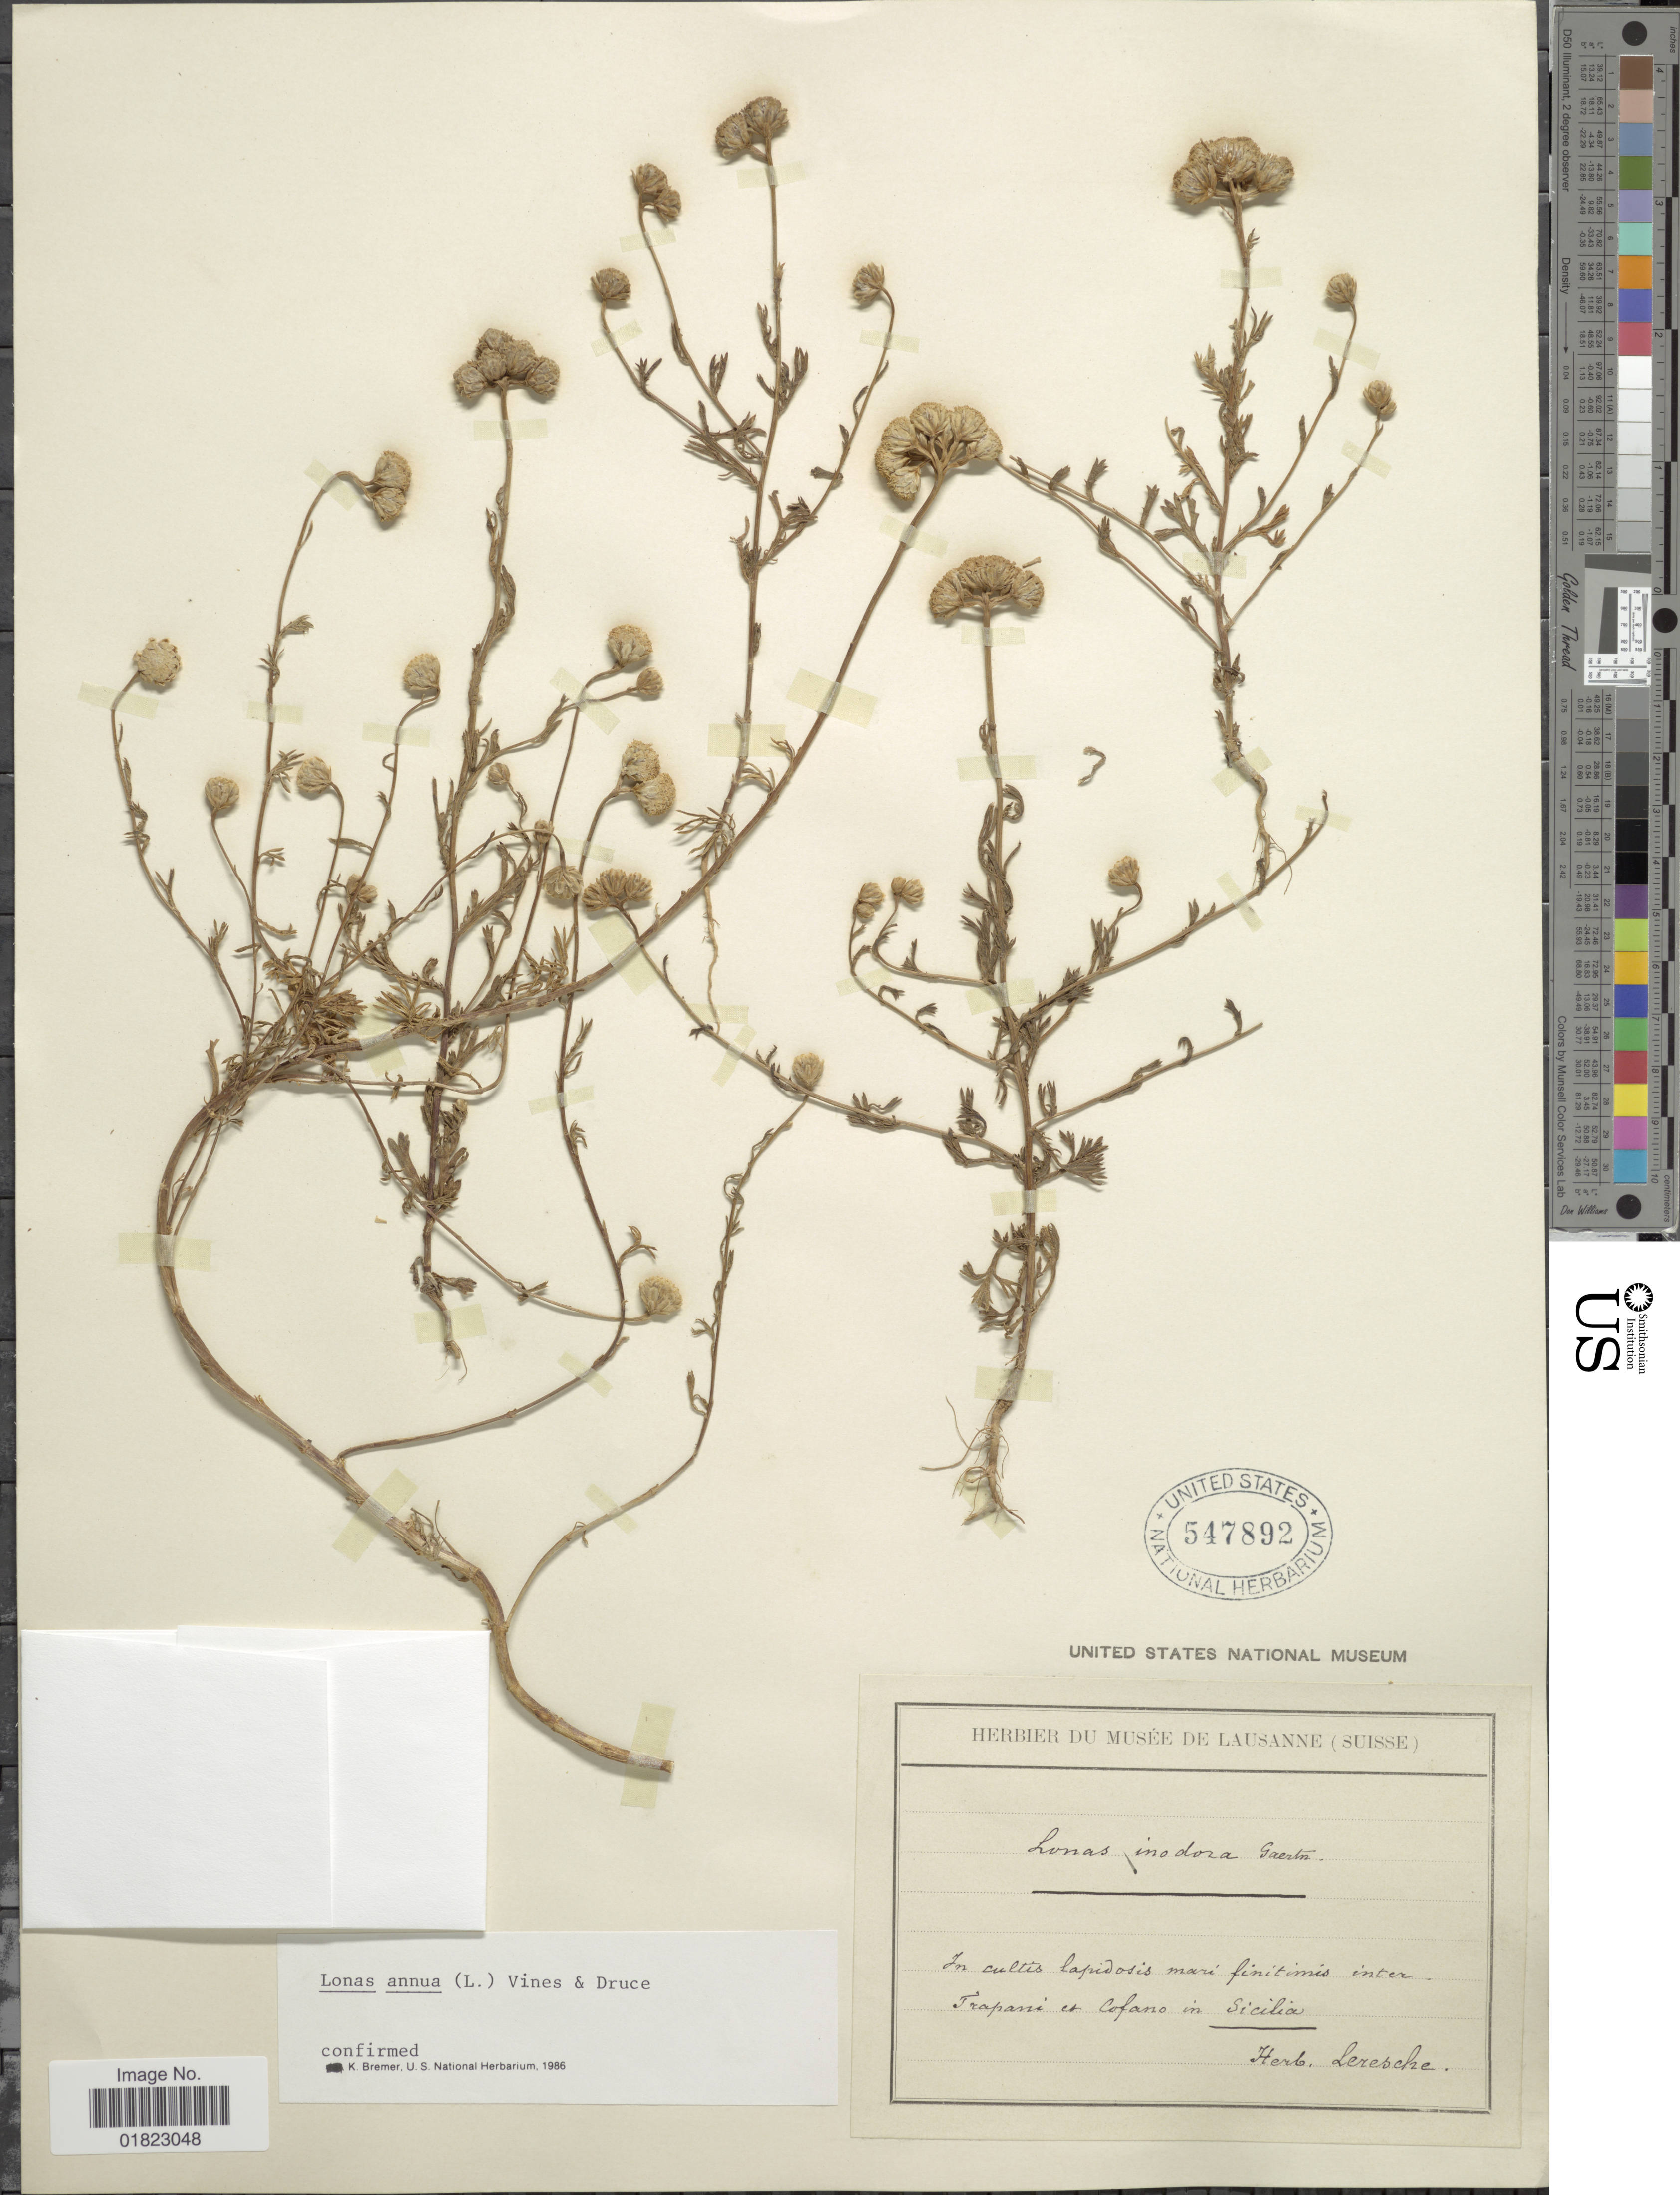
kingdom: Plantae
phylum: Tracheophyta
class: Magnoliopsida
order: Asterales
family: Asteraceae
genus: Lonas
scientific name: Lonas annua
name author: L.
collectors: ex herb. Leresche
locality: In cultis lapidosis mari finitimis inter Trapani et Cofano in Siculia. [interpreted]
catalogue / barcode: US 547892